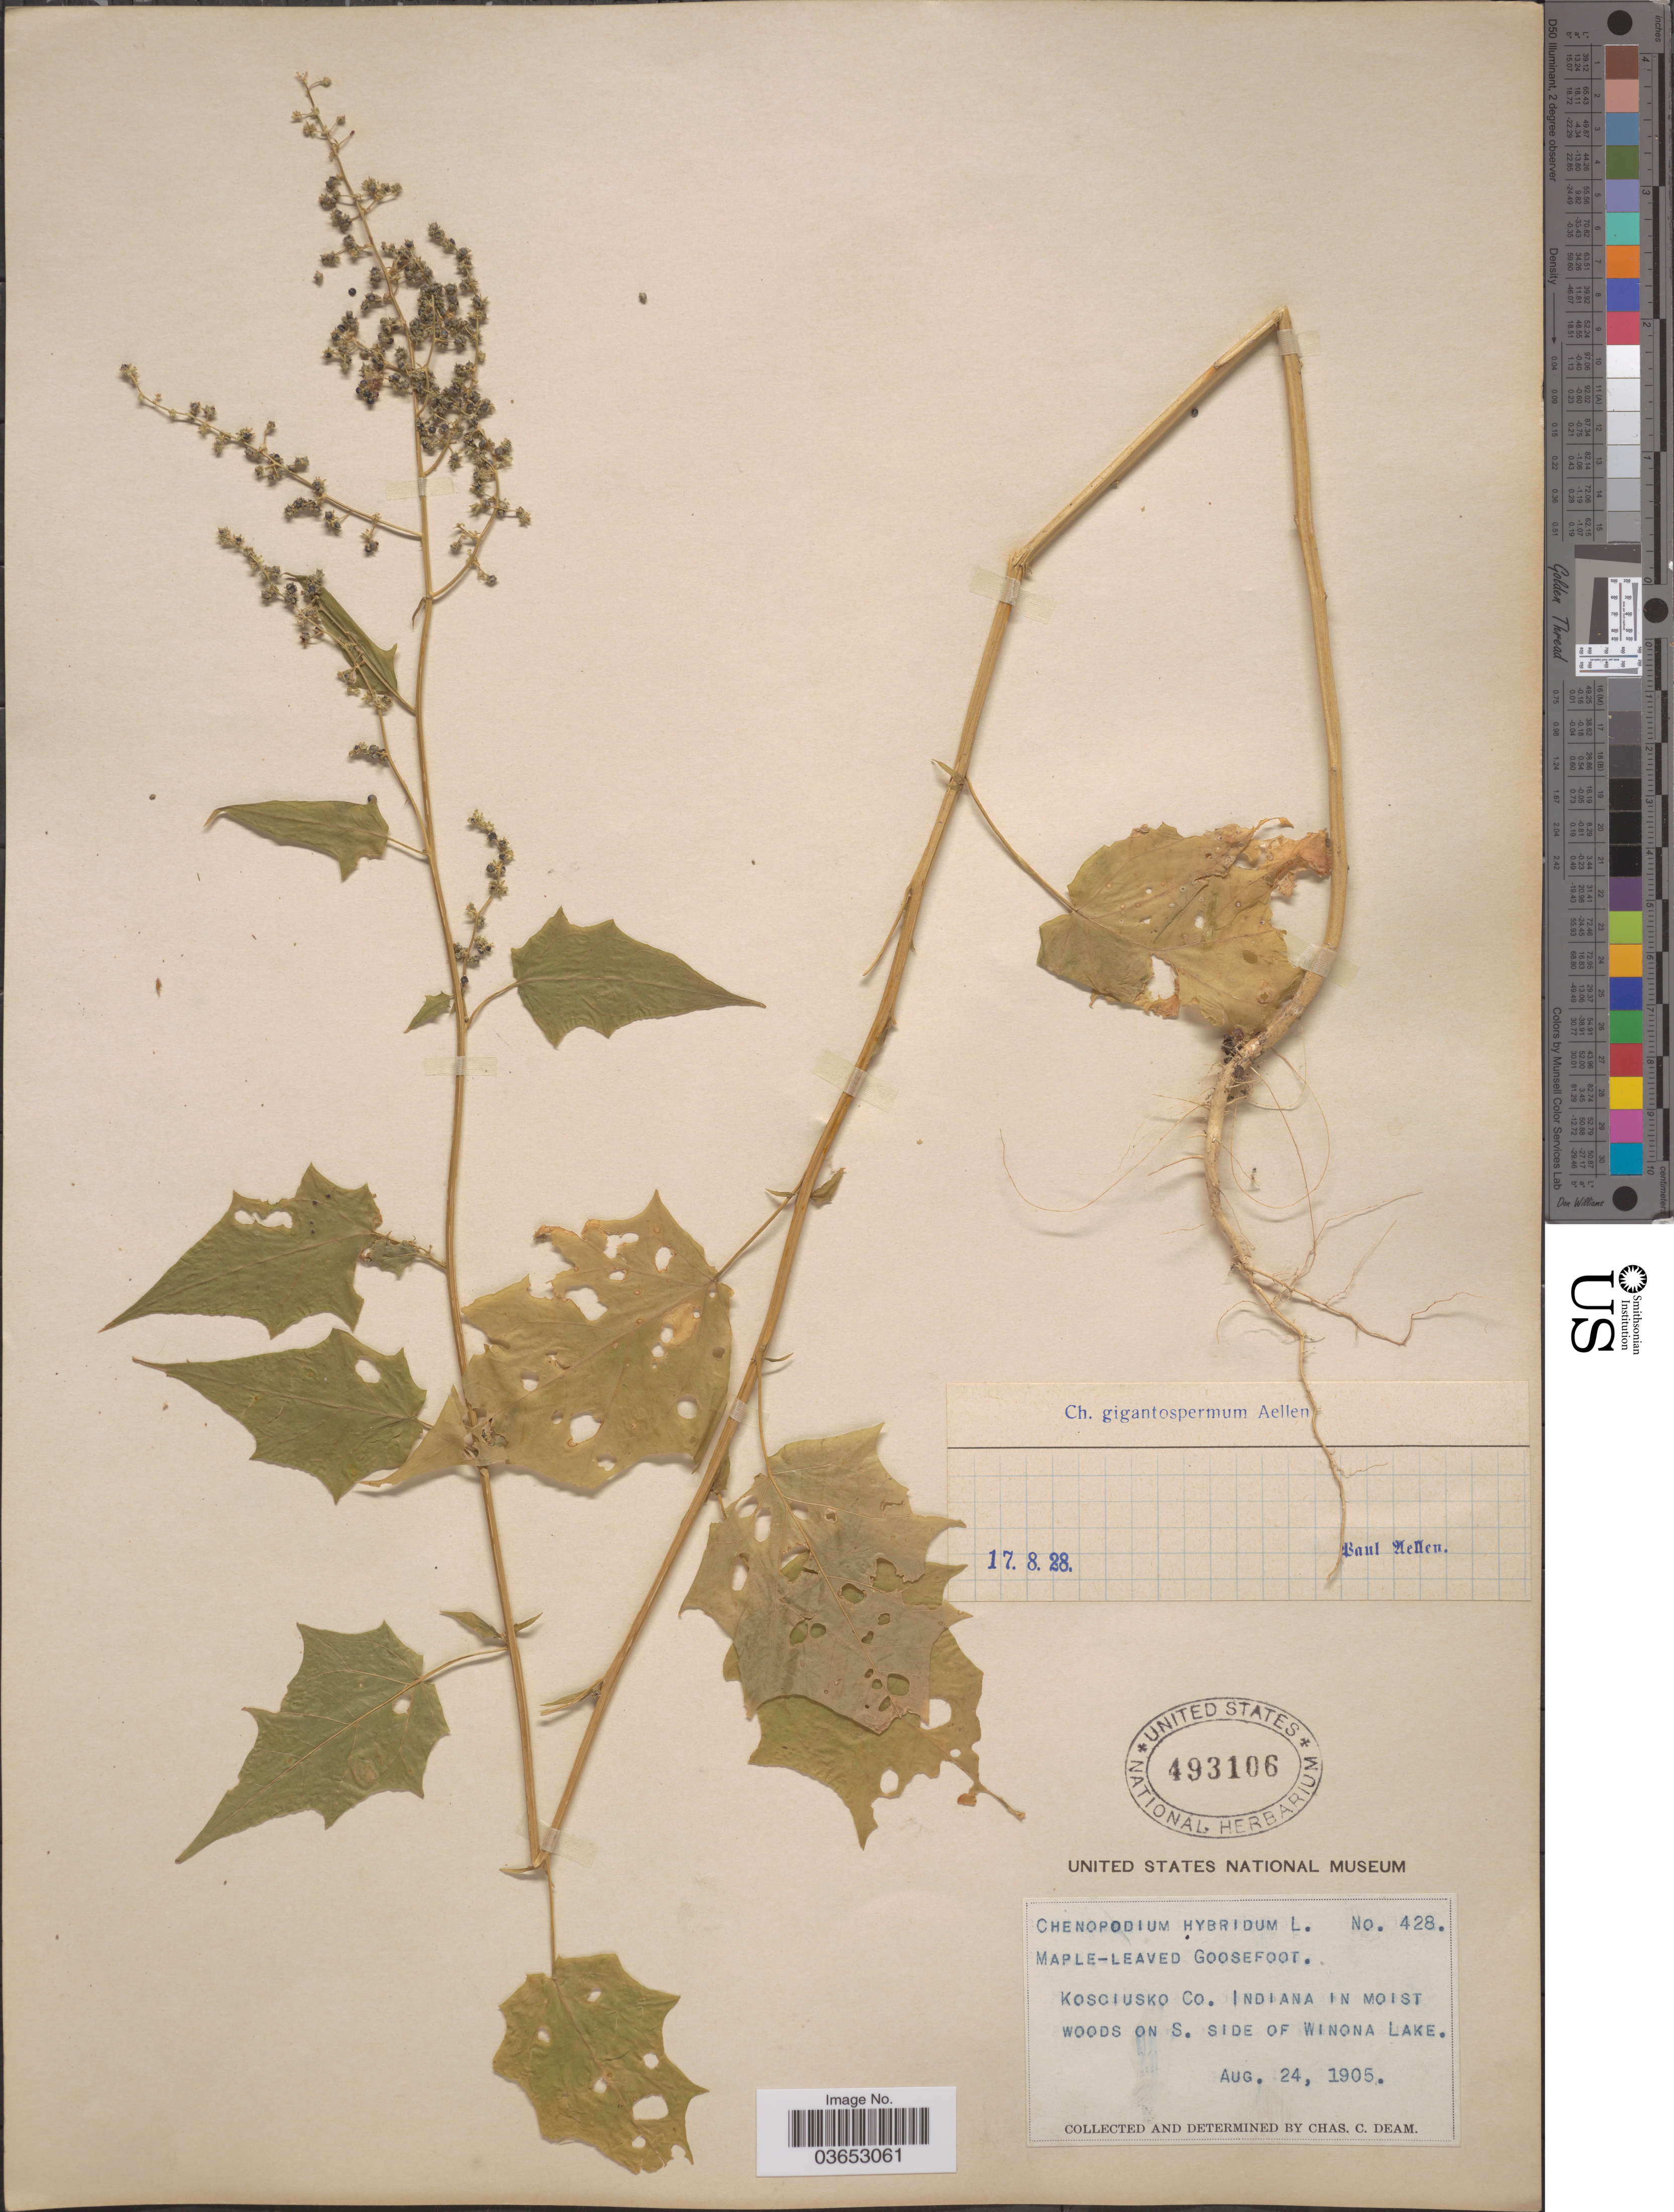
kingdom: Plantae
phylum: Tracheophyta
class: Magnoliopsida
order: Caryophyllales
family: Amaranthaceae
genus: Chenopodium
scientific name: Chenopodium gigantospermum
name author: Aellen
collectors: C. C. Deam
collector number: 428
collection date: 1905-08-24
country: United States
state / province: Indiana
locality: Kosciusko Co. On S. side of Winona Lake.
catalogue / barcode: US 493106